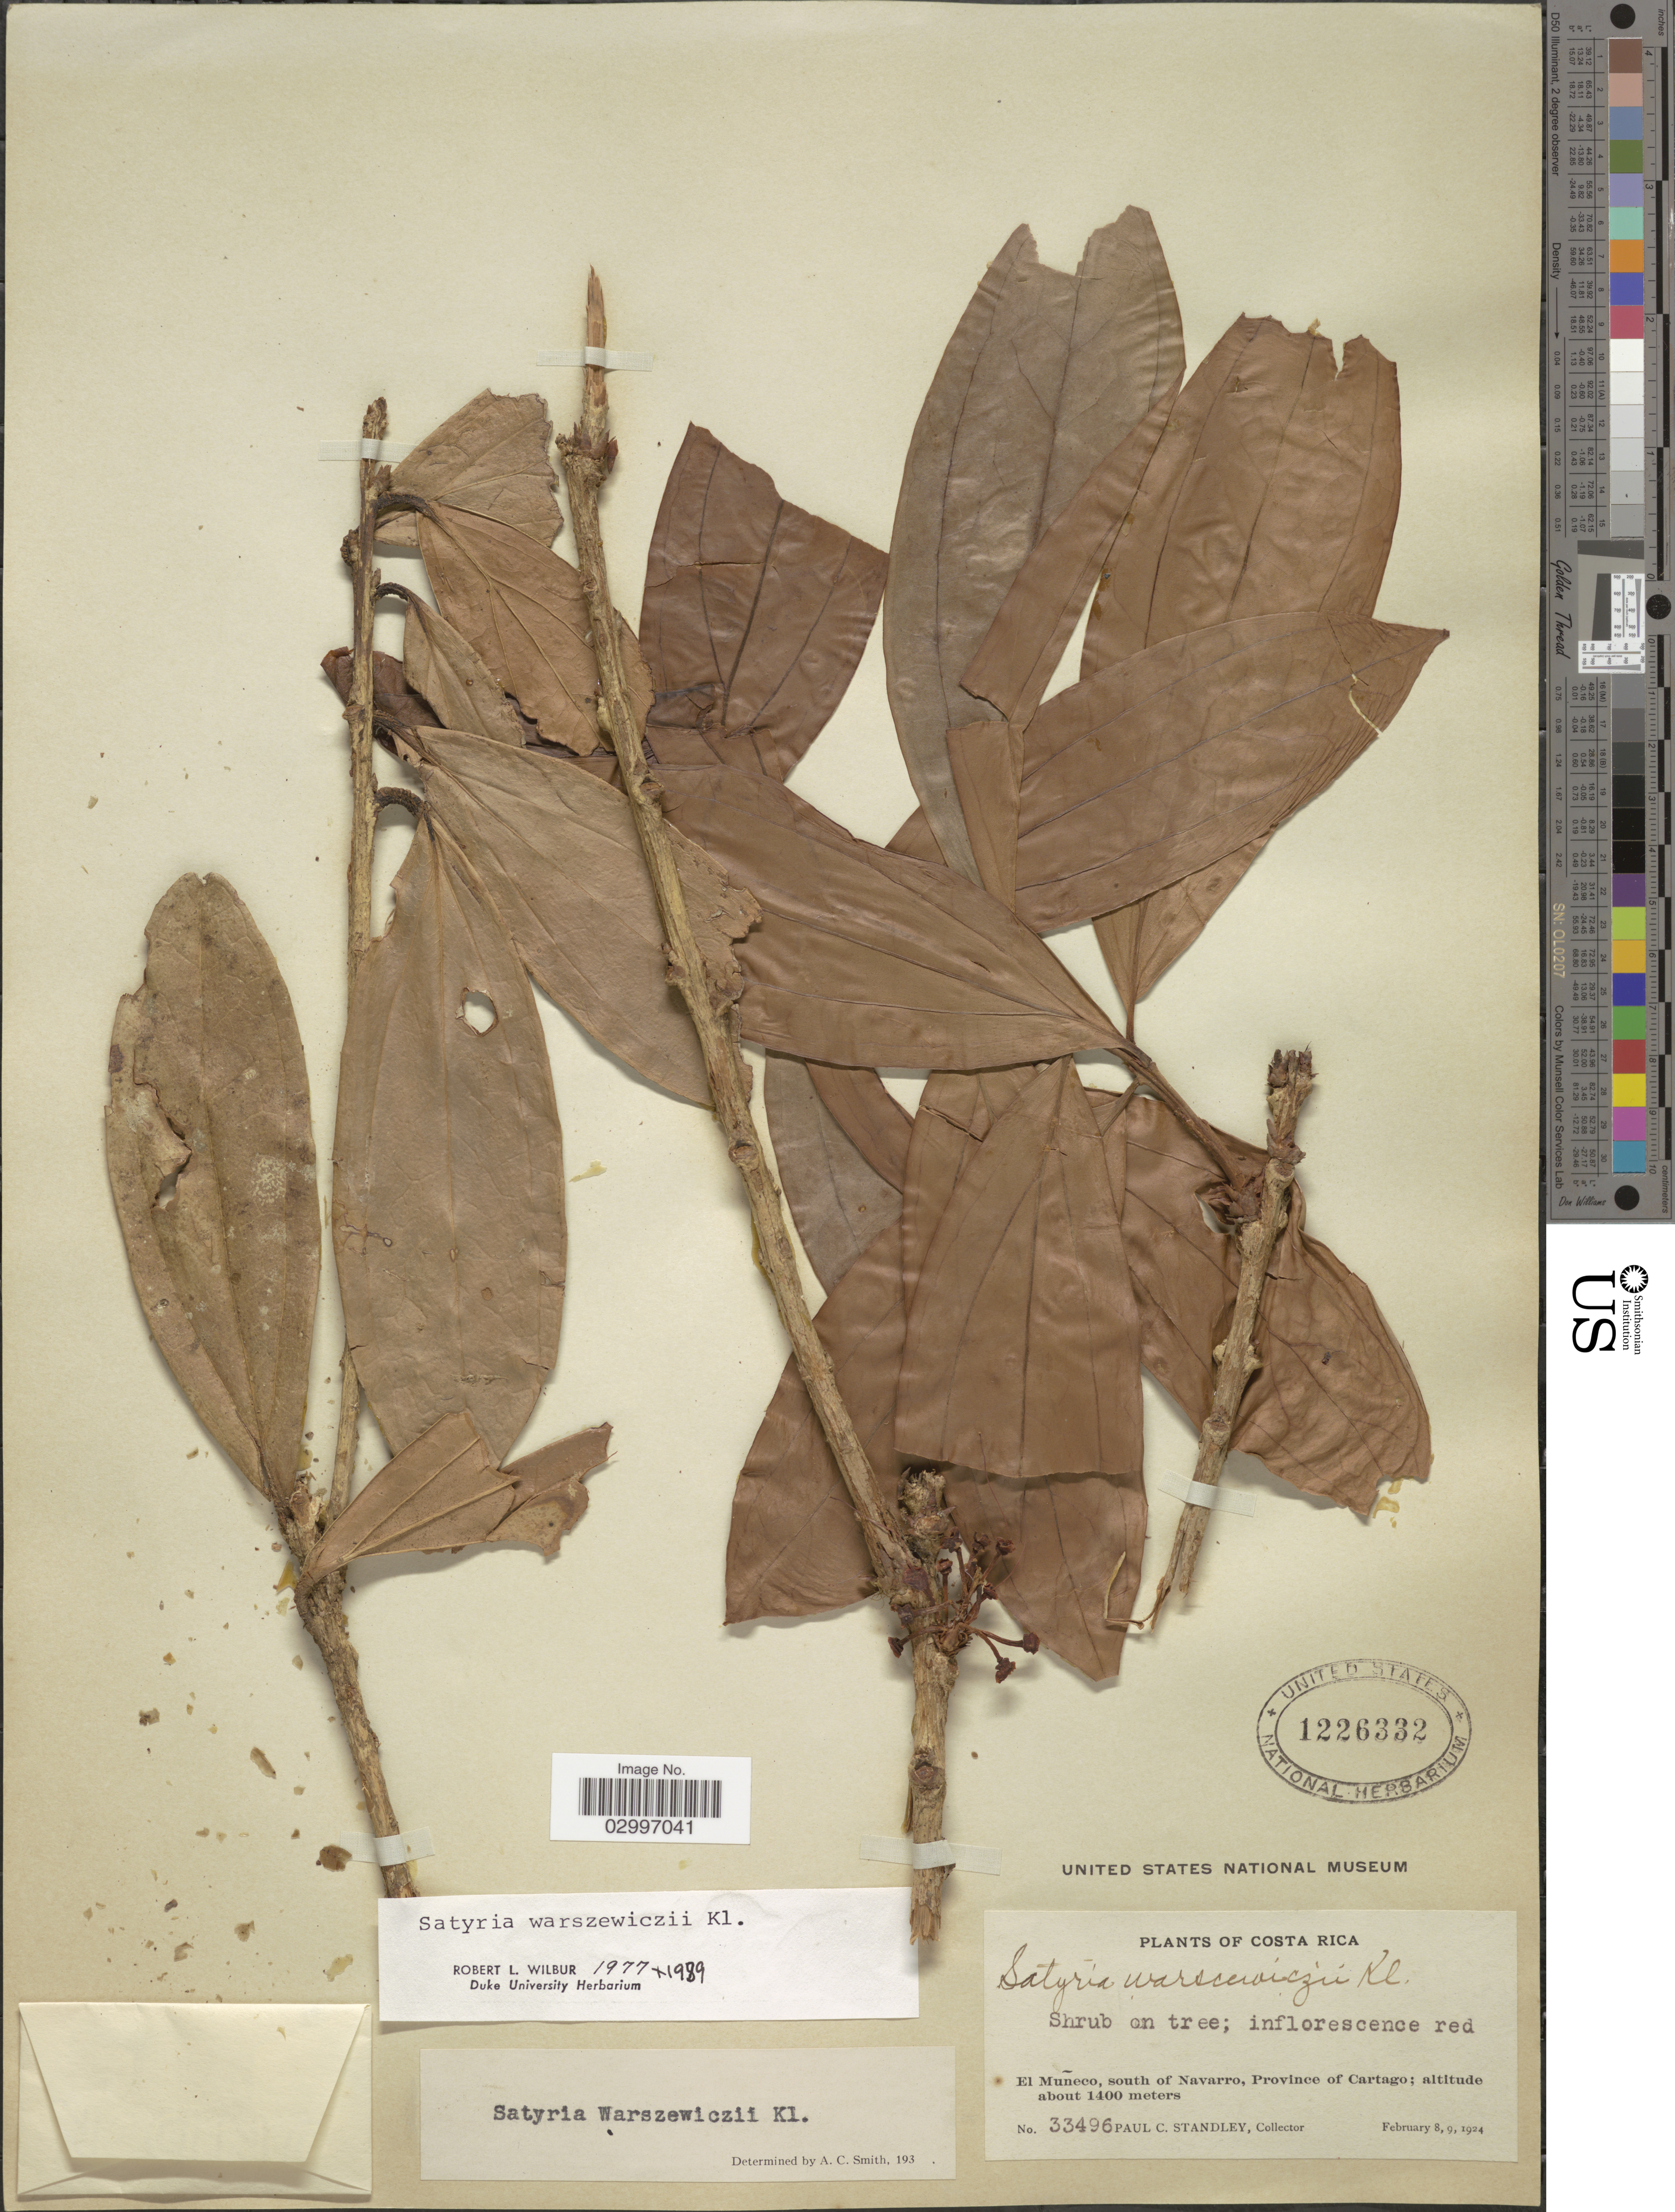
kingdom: Plantae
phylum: Tracheophyta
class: Magnoliopsida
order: Ericales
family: Ericaceae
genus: Satyria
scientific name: Satyria warszewiczii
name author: Klotzsch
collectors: P. C. Standley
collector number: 33496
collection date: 1924-02-08/1924-02-09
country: Costa Rica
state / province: Cartago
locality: El Muñeco, south of Navarro.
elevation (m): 1400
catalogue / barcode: US 1226332